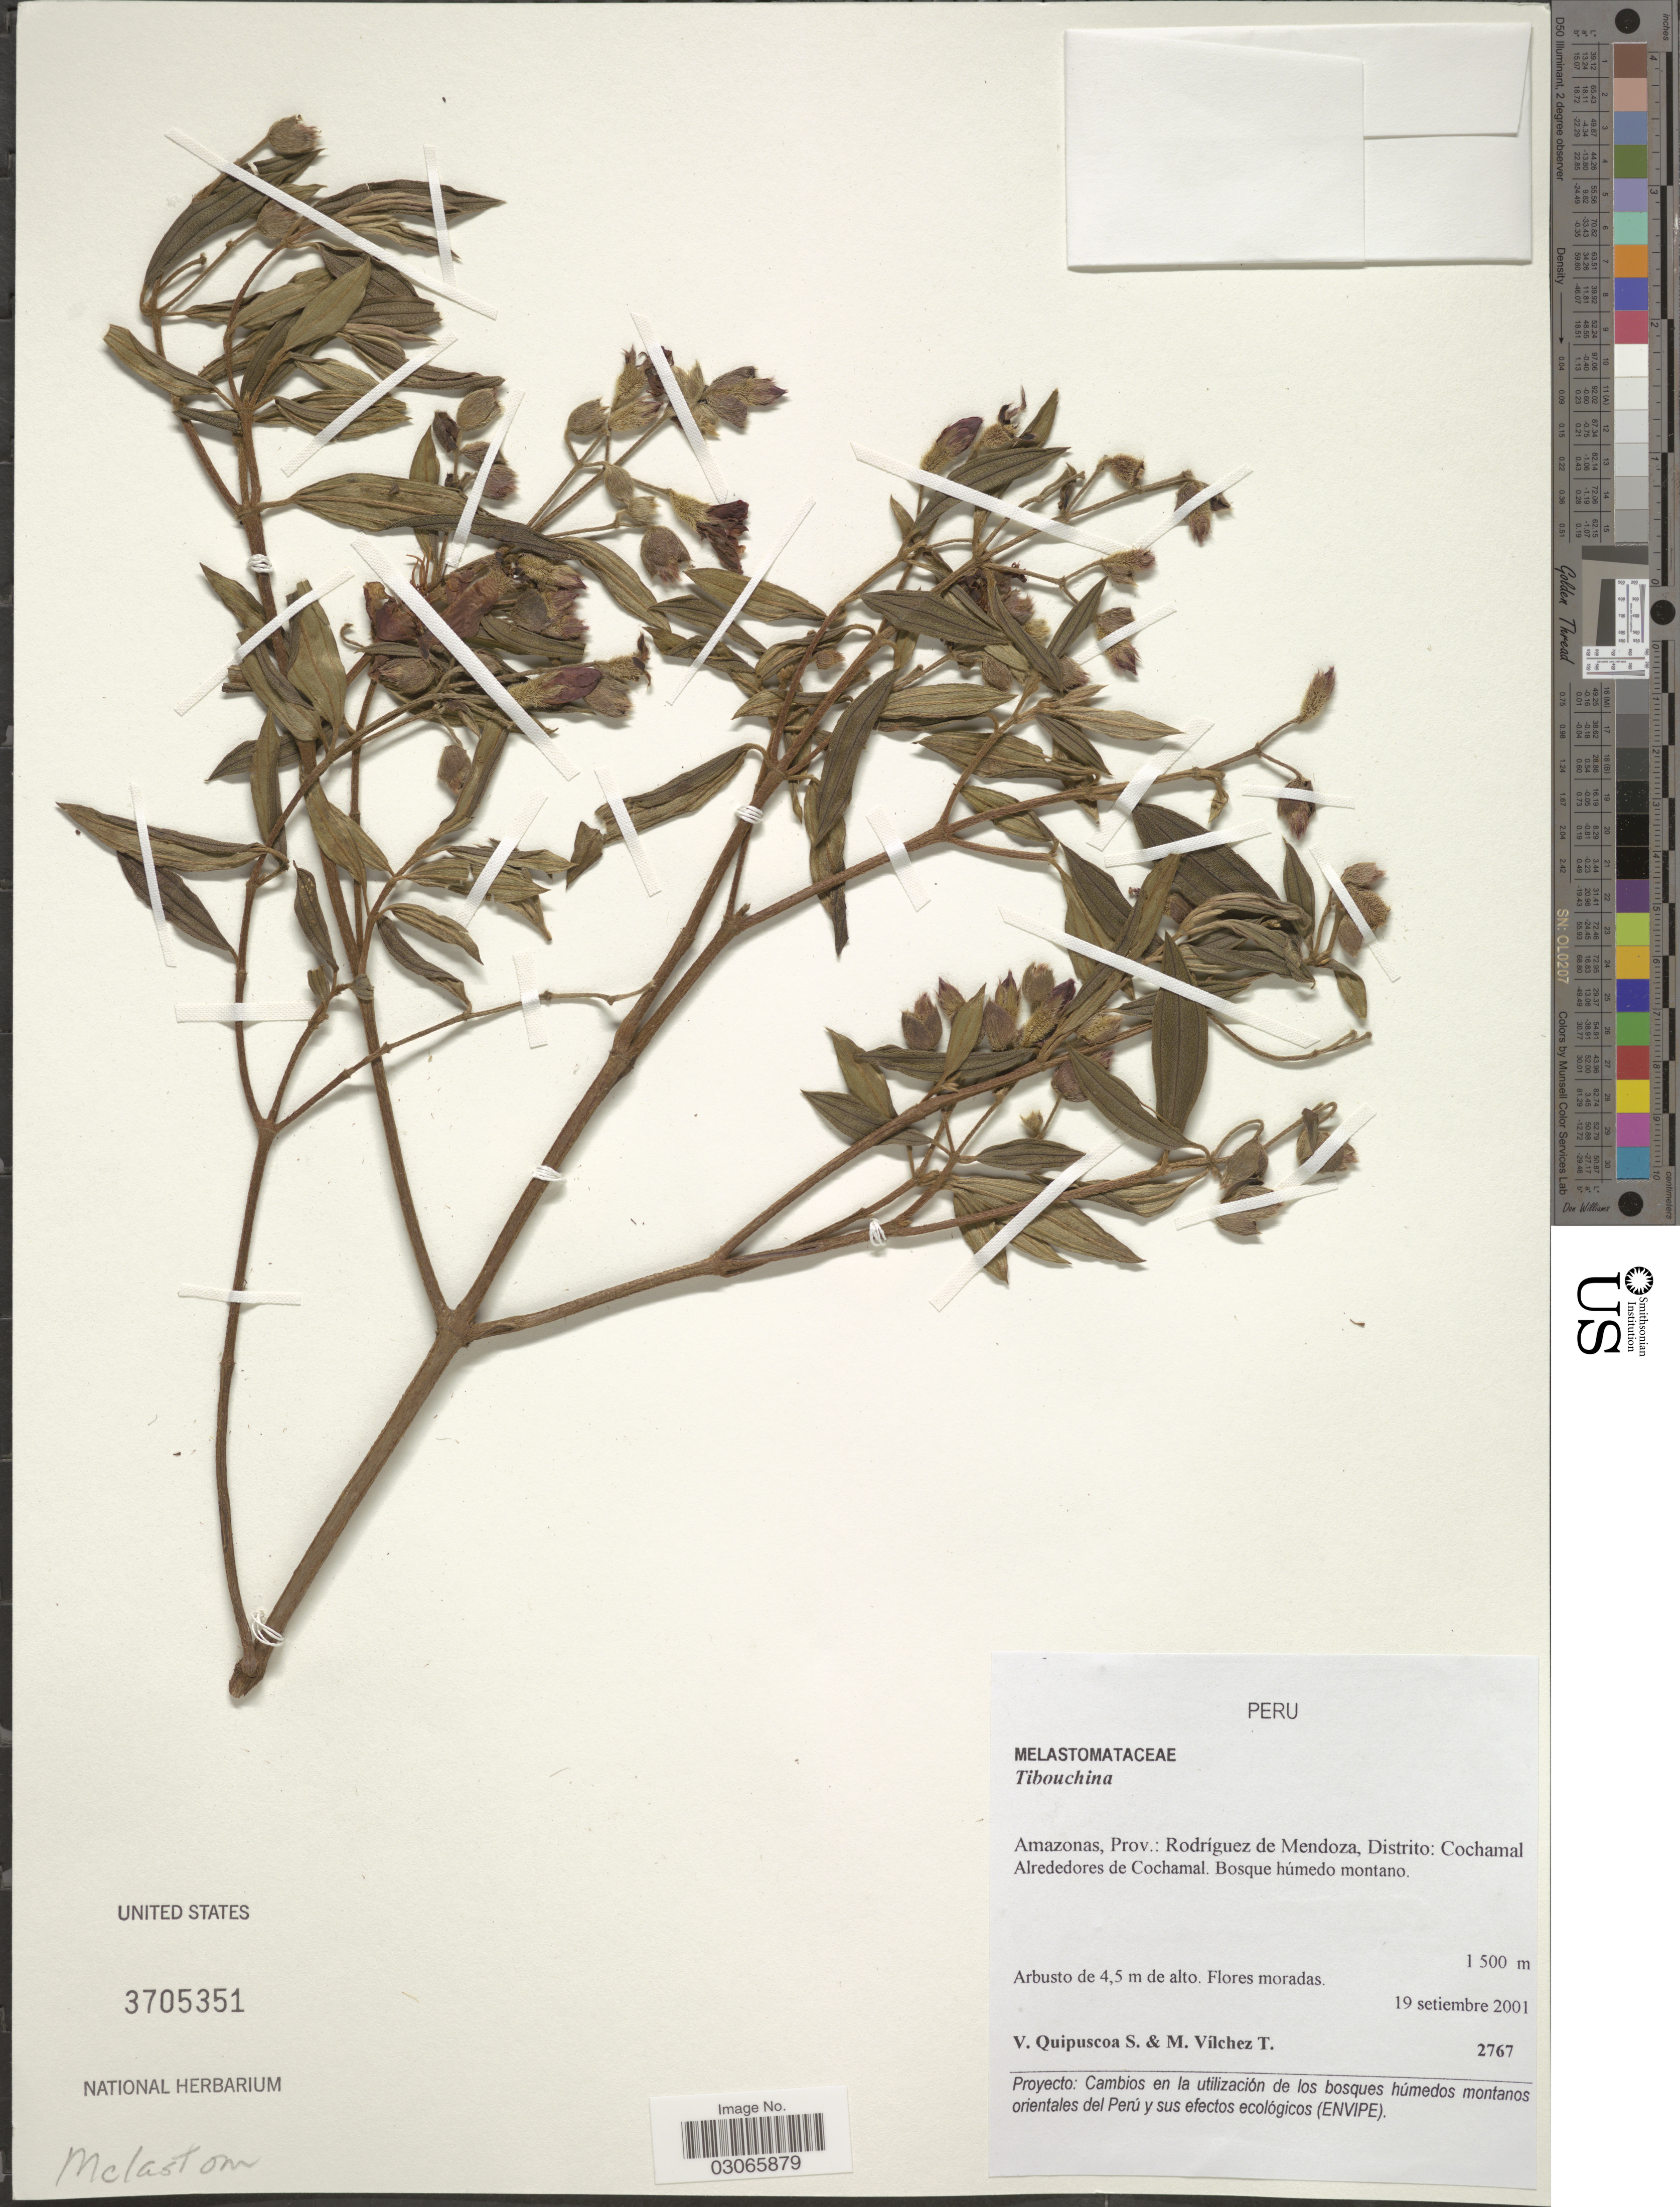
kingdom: Plantae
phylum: Tracheophyta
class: Magnoliopsida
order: Myrtales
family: Melastomataceae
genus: Pleroma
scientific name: Pleroma ochypetalum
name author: (Ruiz & Pav.) D. Don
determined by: Strong, Mark T., (BOT), Smithsonian Institution - National Museum of Natural History (UNITED STATES)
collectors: V. Quipuscoa S. & M. Vilchez T.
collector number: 2767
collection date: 2001-09-19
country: Peru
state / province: Amazonas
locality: Prov.: Rodríguez de Mendoza, Distrito: Cochamal Alrededores de Cochamal.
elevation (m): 1500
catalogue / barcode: US 3705351